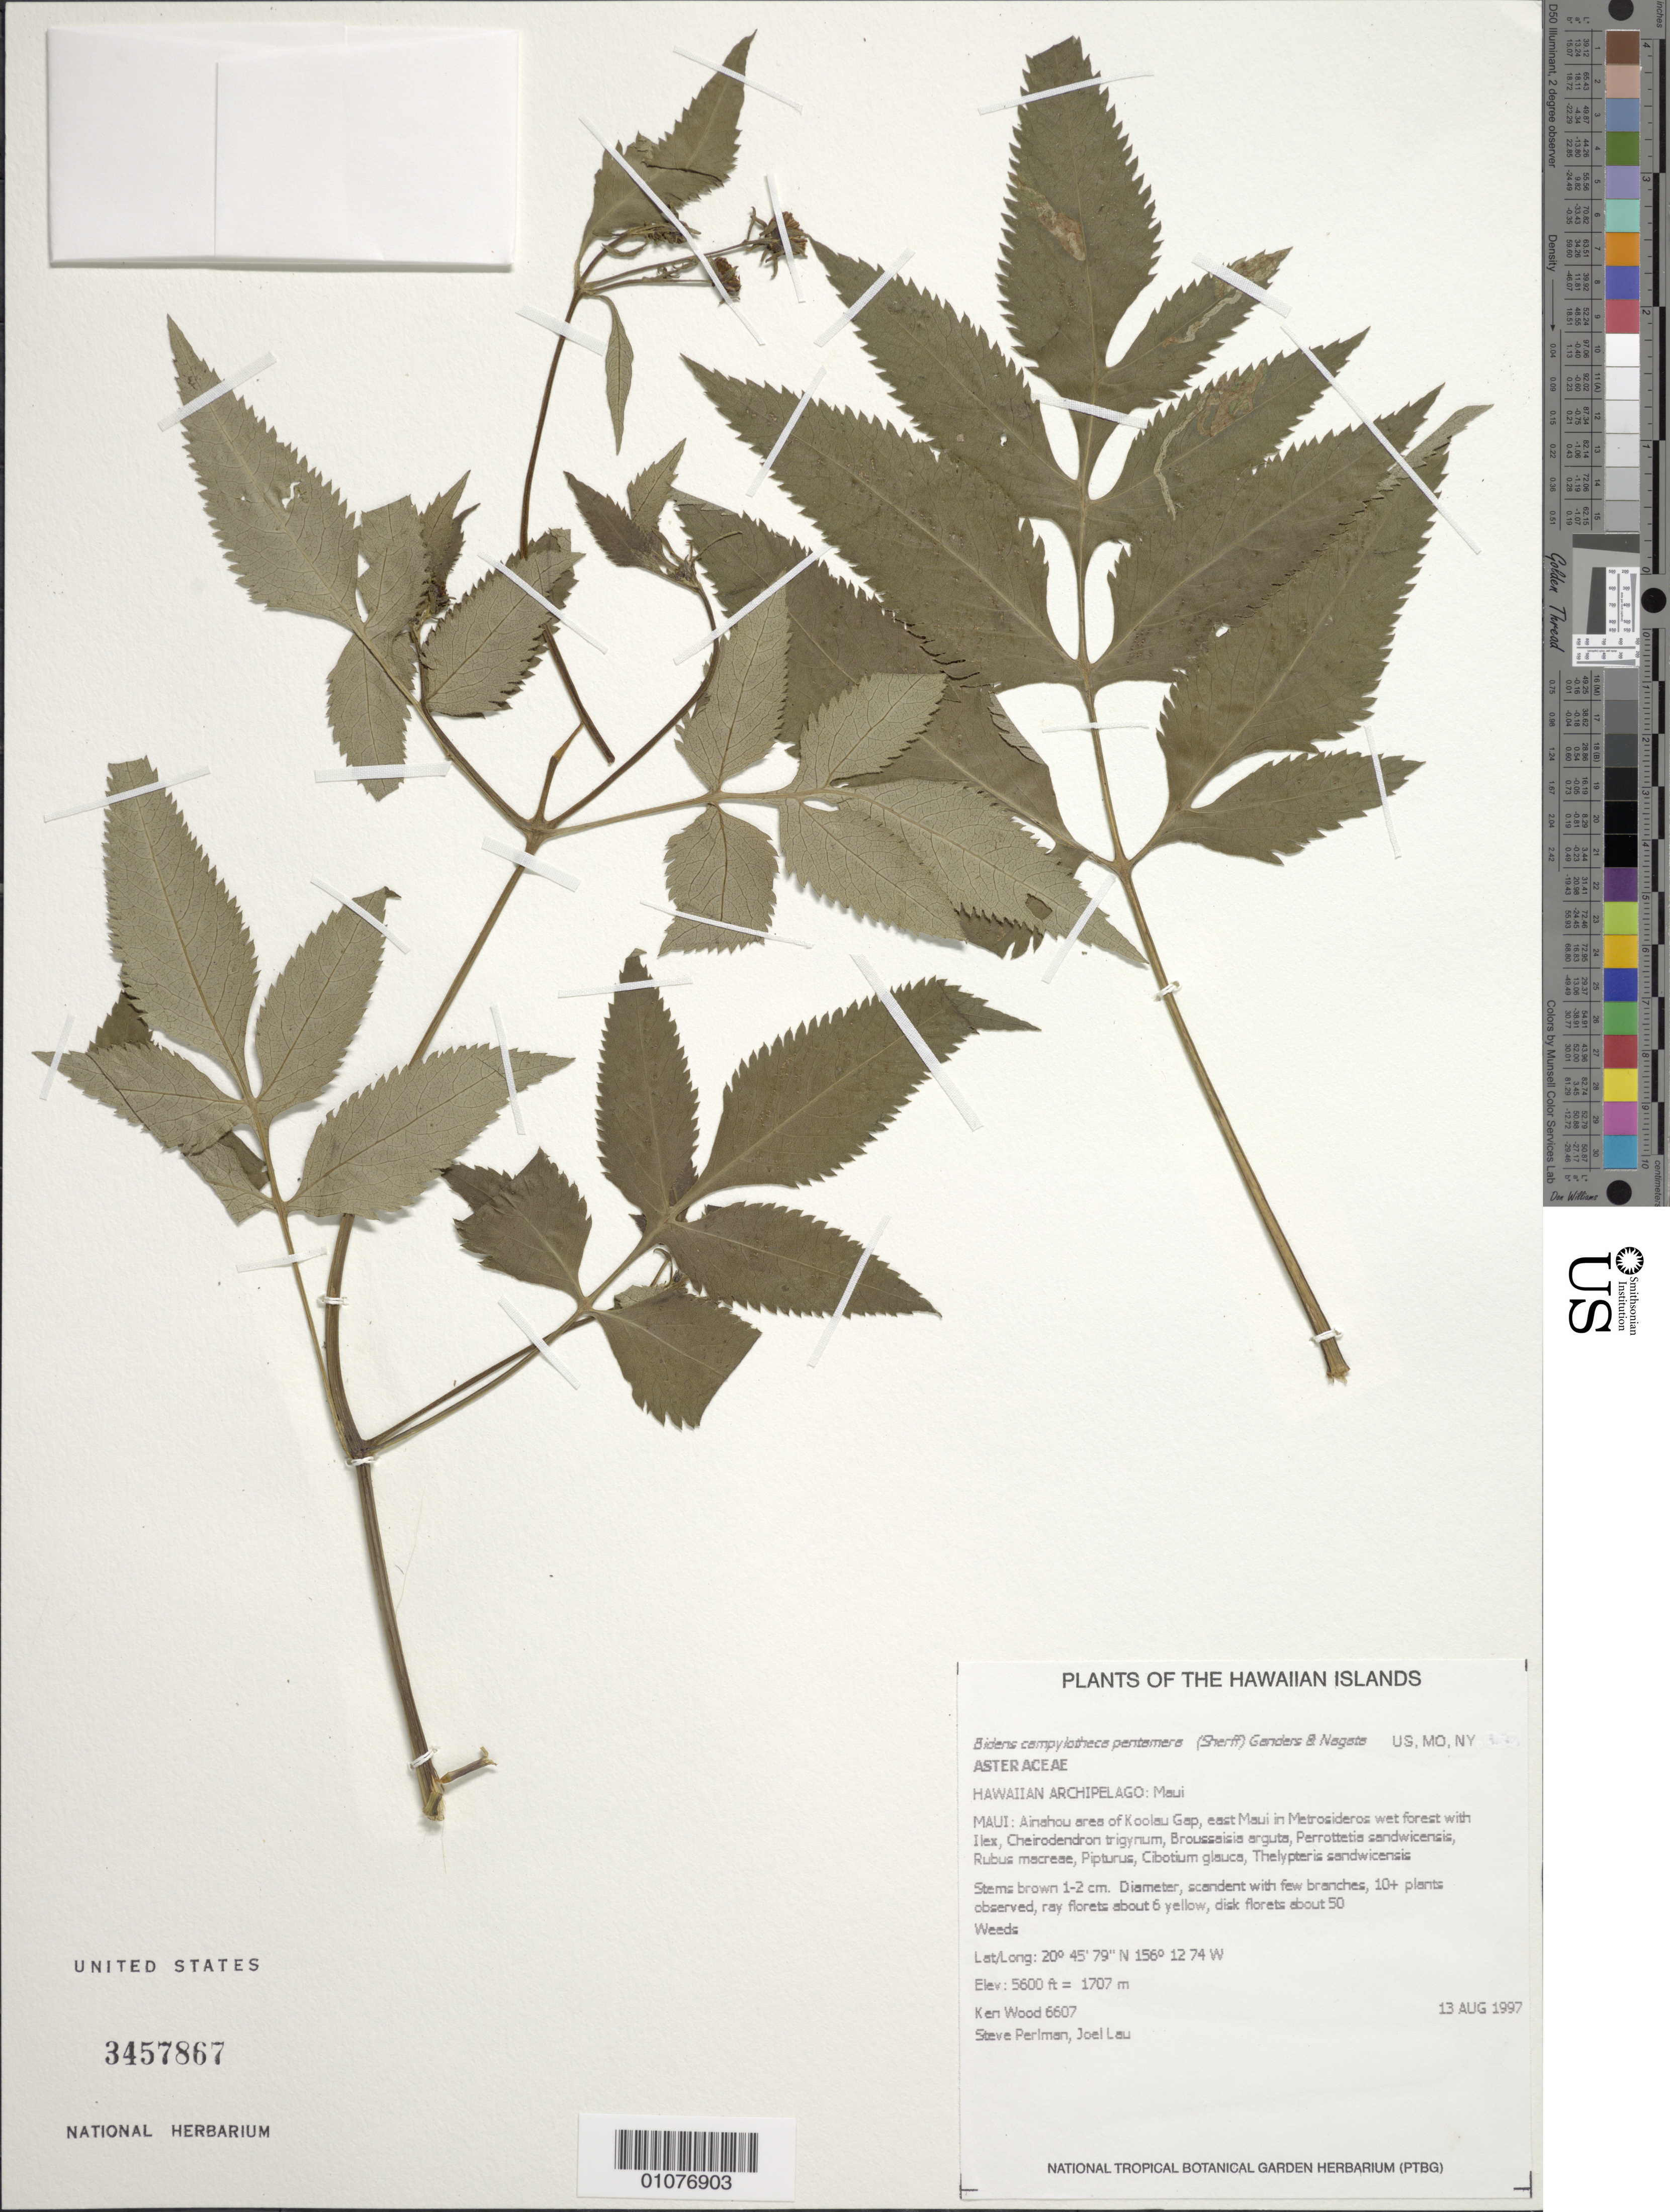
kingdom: Plantae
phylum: Tracheophyta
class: Magnoliopsida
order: Asterales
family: Asteraceae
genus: Bidens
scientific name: Bidens campylotheca subsp. pentamera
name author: (Sherff) Gauders & Nagata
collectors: K. R. Wood, S. P. Perlman & J. Lau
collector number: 6607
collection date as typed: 13 Aug 1997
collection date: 1997-08-13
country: United States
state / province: Hawaii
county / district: Maui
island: Maui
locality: East Maui, Ainahou area of Koolau Gap in Metrosideros wet forest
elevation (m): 1707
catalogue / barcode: US 3457867